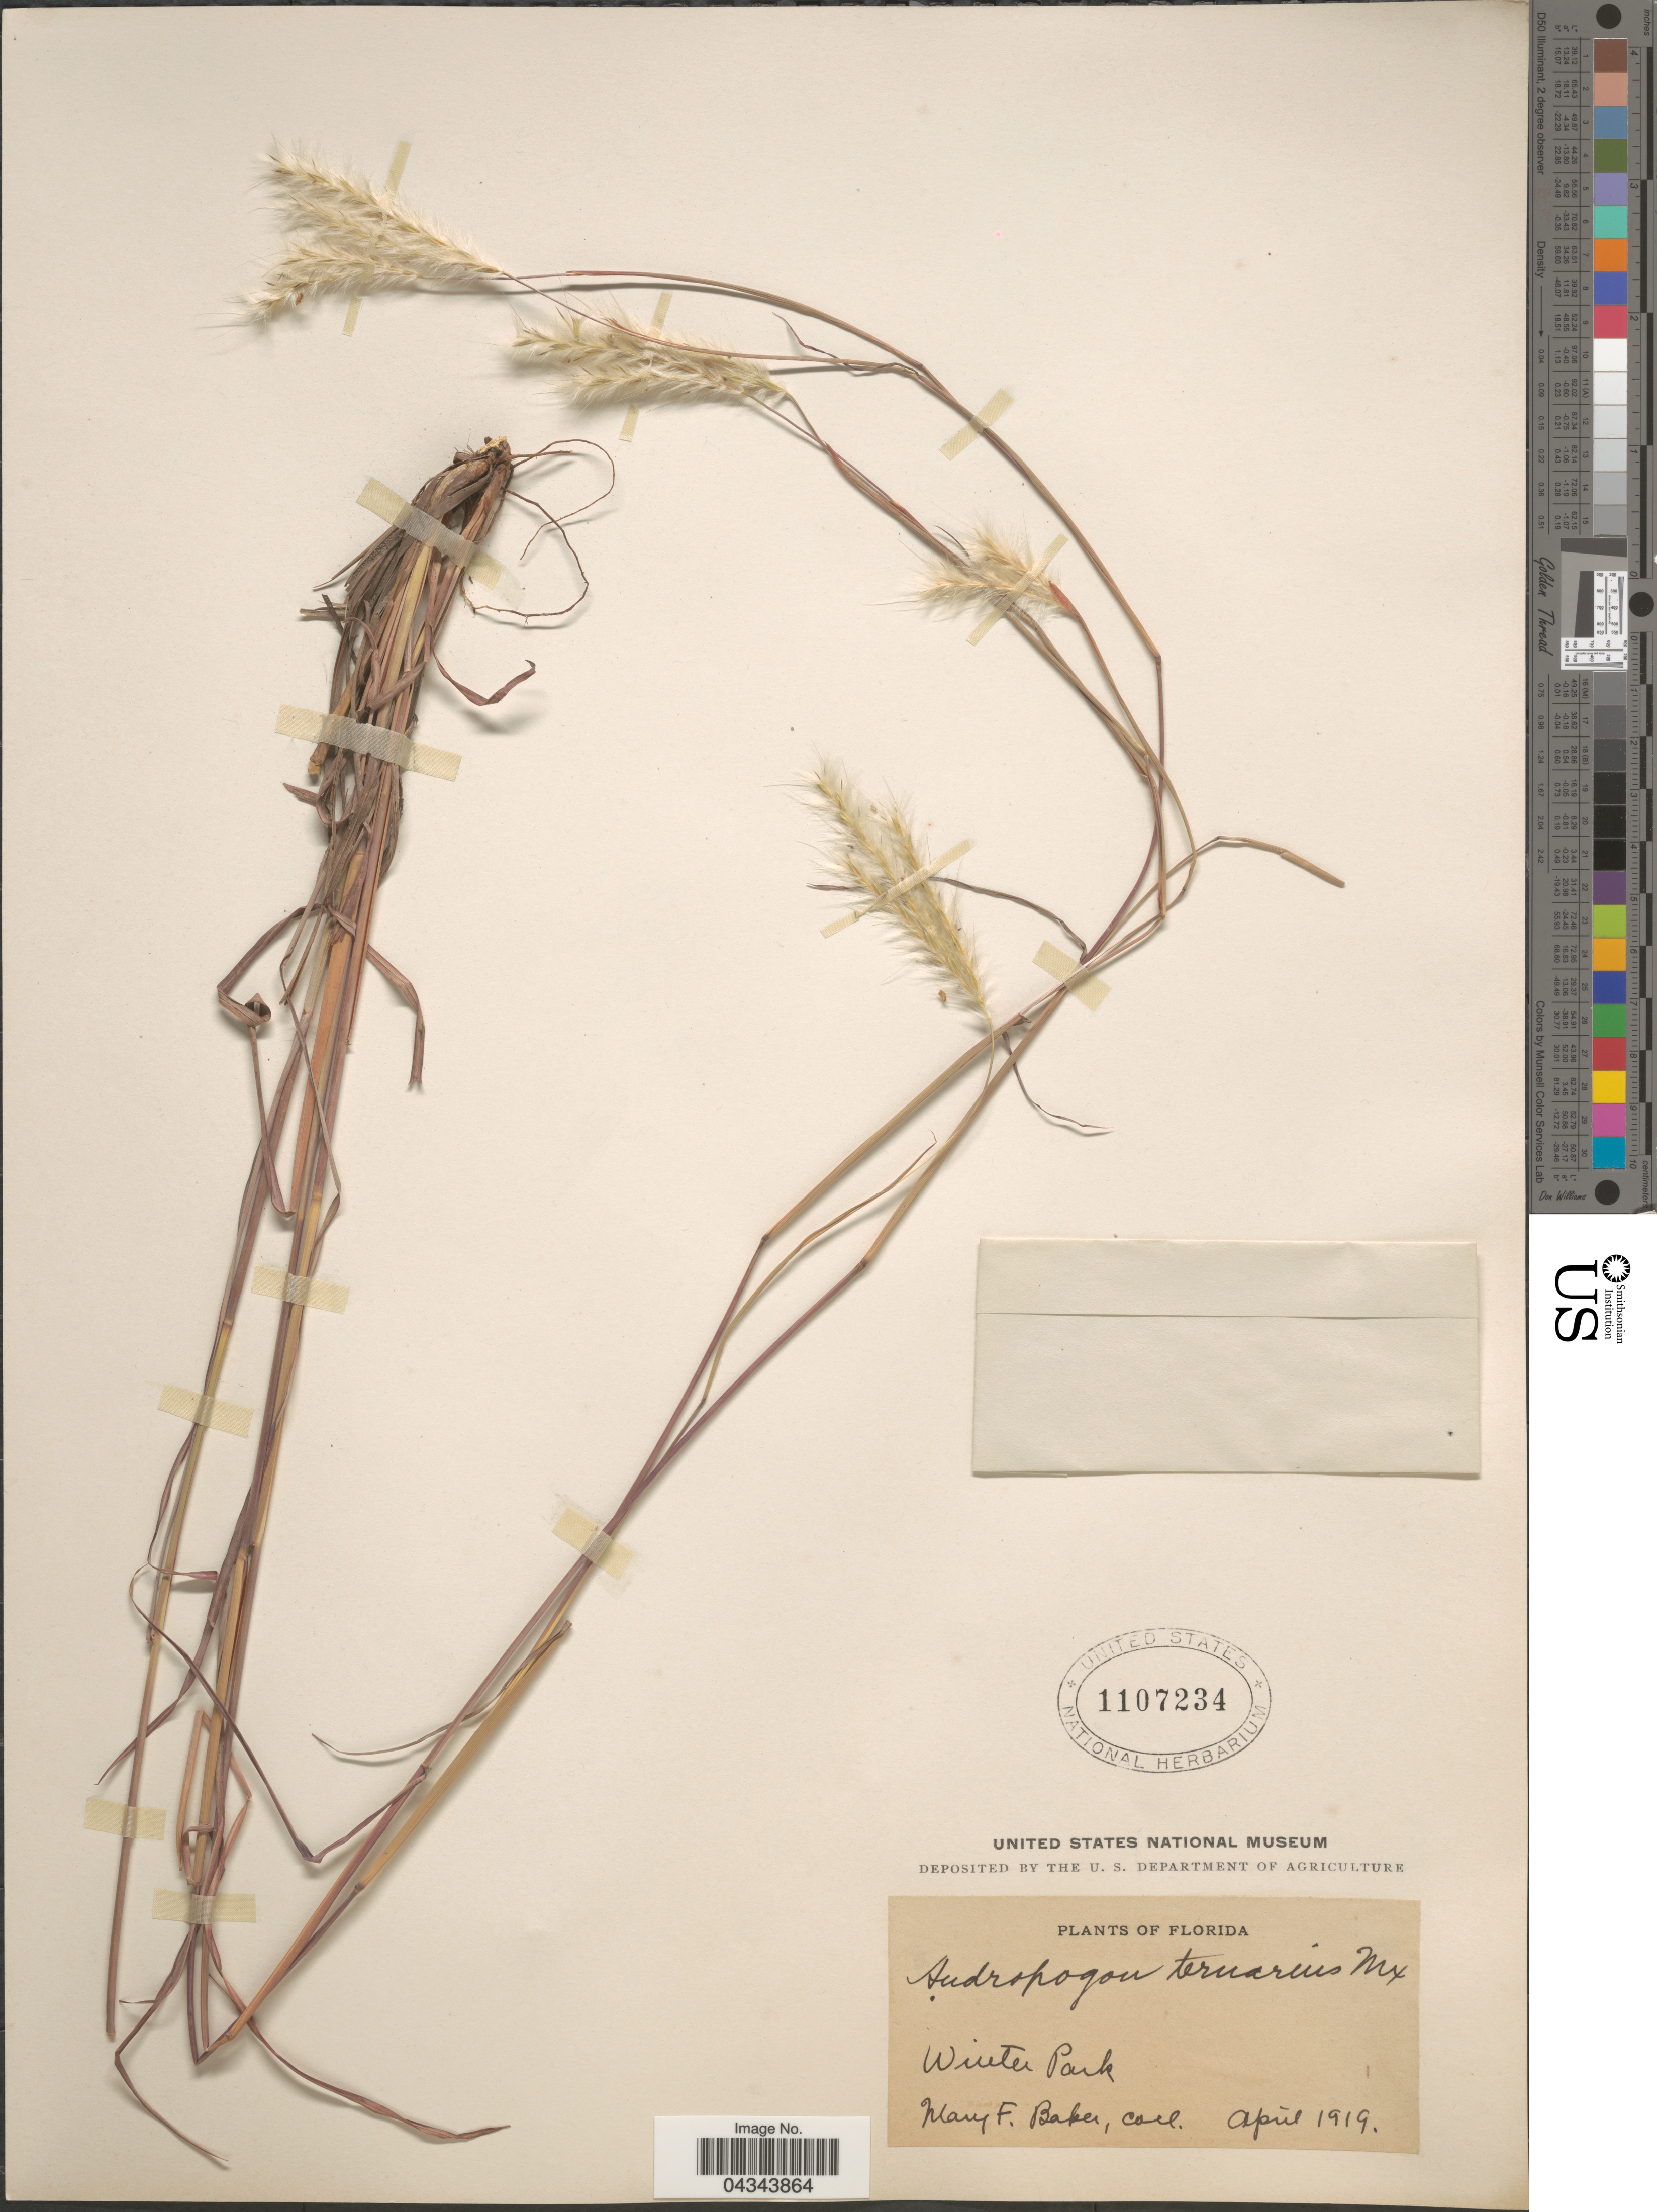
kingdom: Plantae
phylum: Tracheophyta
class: Liliopsida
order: Poales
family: Poaceae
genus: Andropogon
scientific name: Andropogon ternarius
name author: Michx.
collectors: M. F. Baker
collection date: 1919-04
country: United States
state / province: Florida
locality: Winter Park.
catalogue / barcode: US 1107234